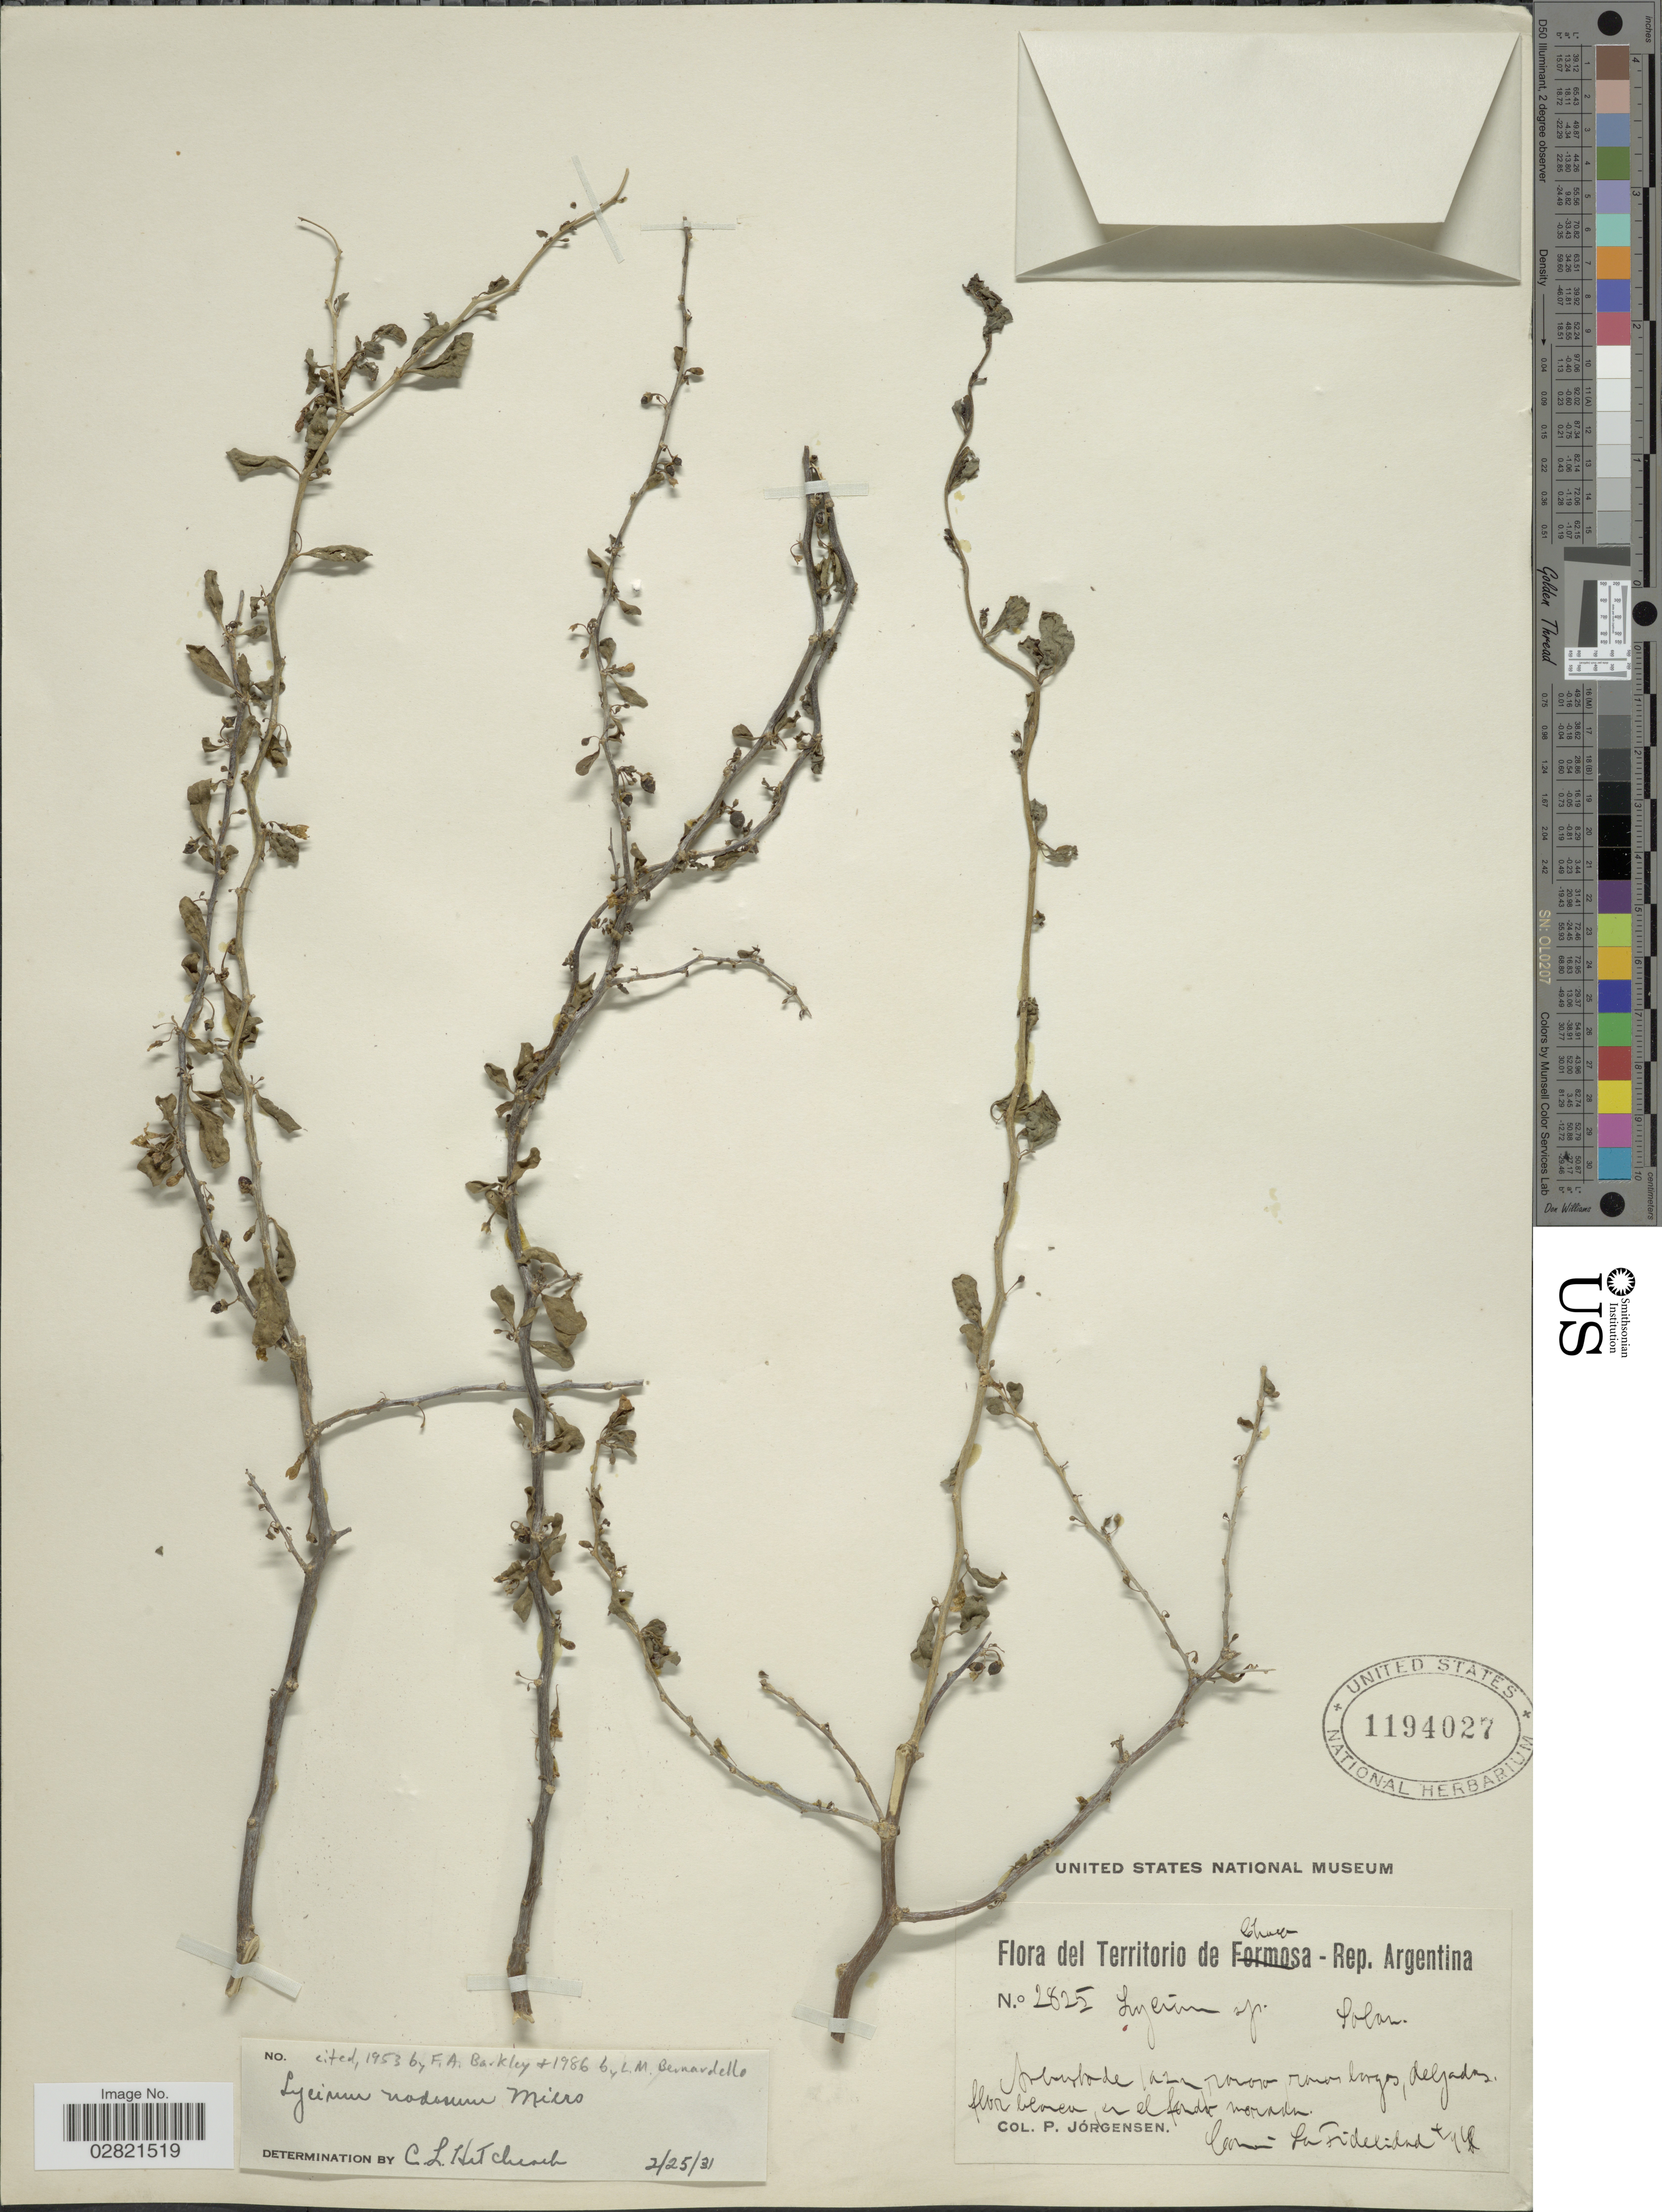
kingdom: Plantae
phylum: Tracheophyta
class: Magnoliopsida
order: Solanales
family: Solanaceae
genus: Lycium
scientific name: Lycium nodosum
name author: Miers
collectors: P. Jörgensen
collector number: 2825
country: Argentina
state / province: Chaco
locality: Territorio de Chaco - Rep. Argentina.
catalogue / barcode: US 1194027